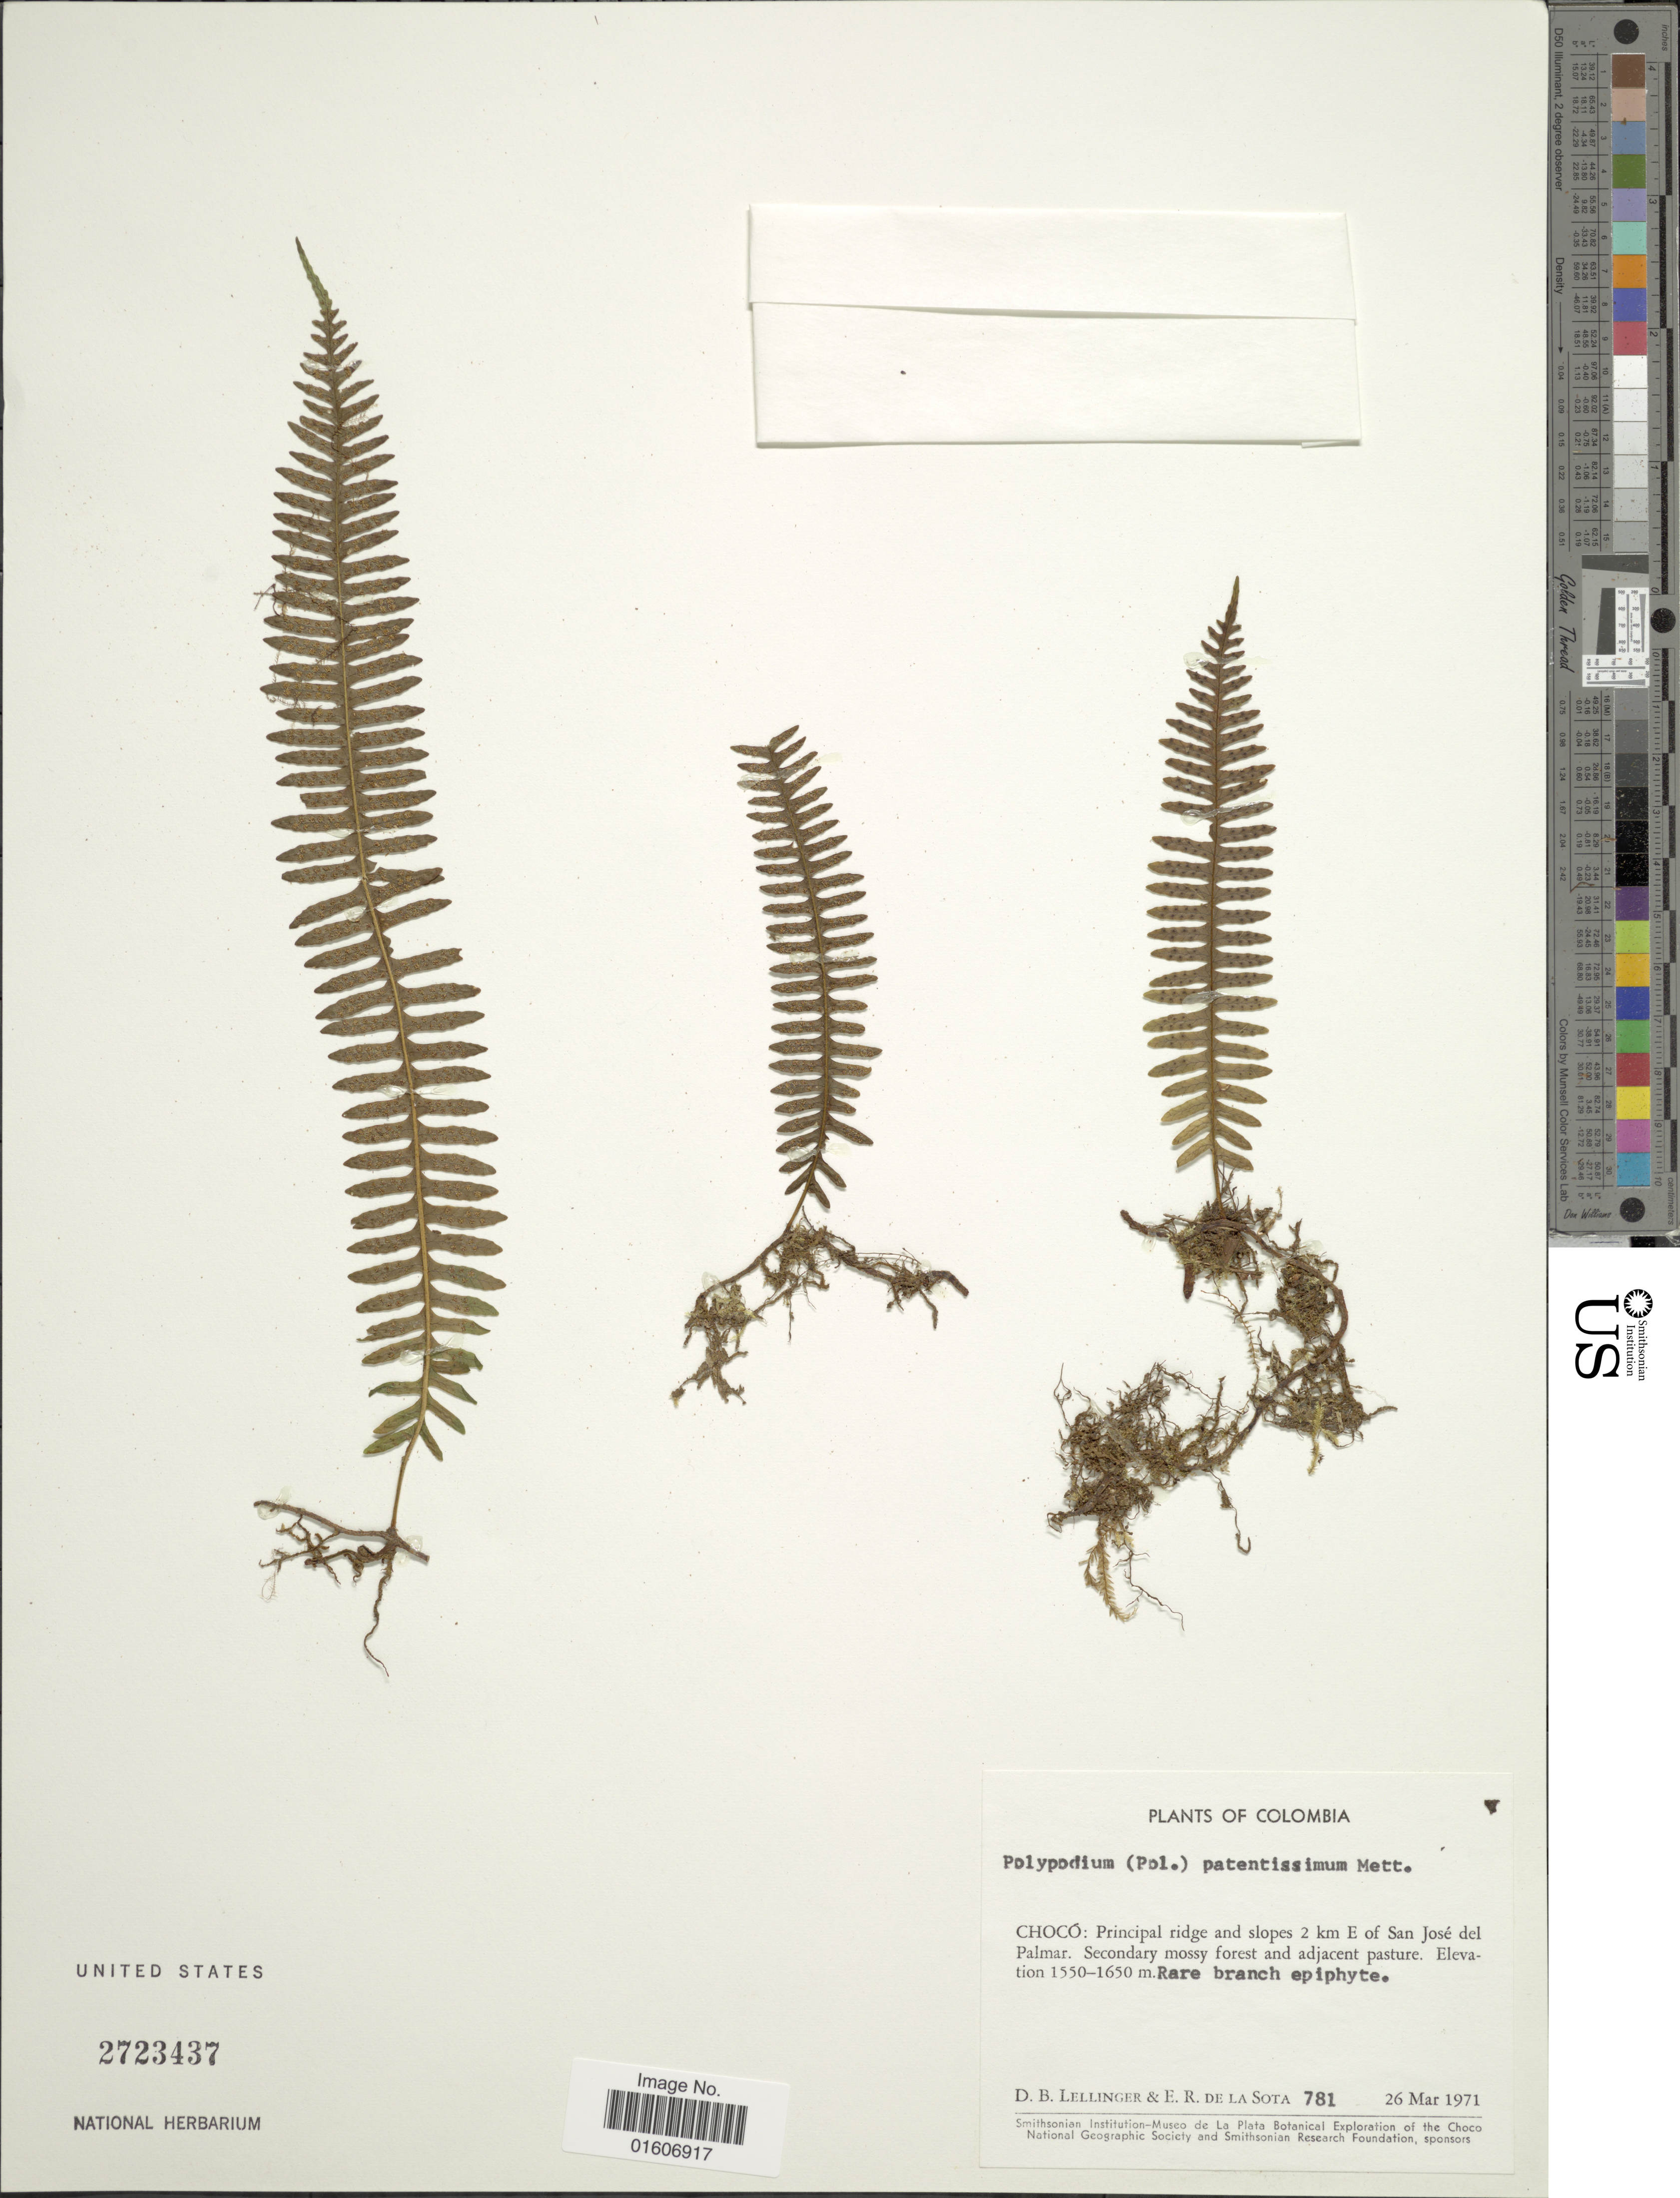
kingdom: Plantae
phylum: Tracheophyta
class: Polypodiopsida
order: Polypodiales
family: Polypodiaceae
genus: Serpocaulon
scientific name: Serpocaulon patentissimum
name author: (Mett. ex Kuhn) A.R. Sm.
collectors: D. B. Lellinger & E. R. de la Sota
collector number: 781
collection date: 1971-03-26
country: Colombia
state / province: Chocó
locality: Principal ridge and slopes 2 km E of San José del Palmar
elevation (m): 1550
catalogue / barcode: US 2723437